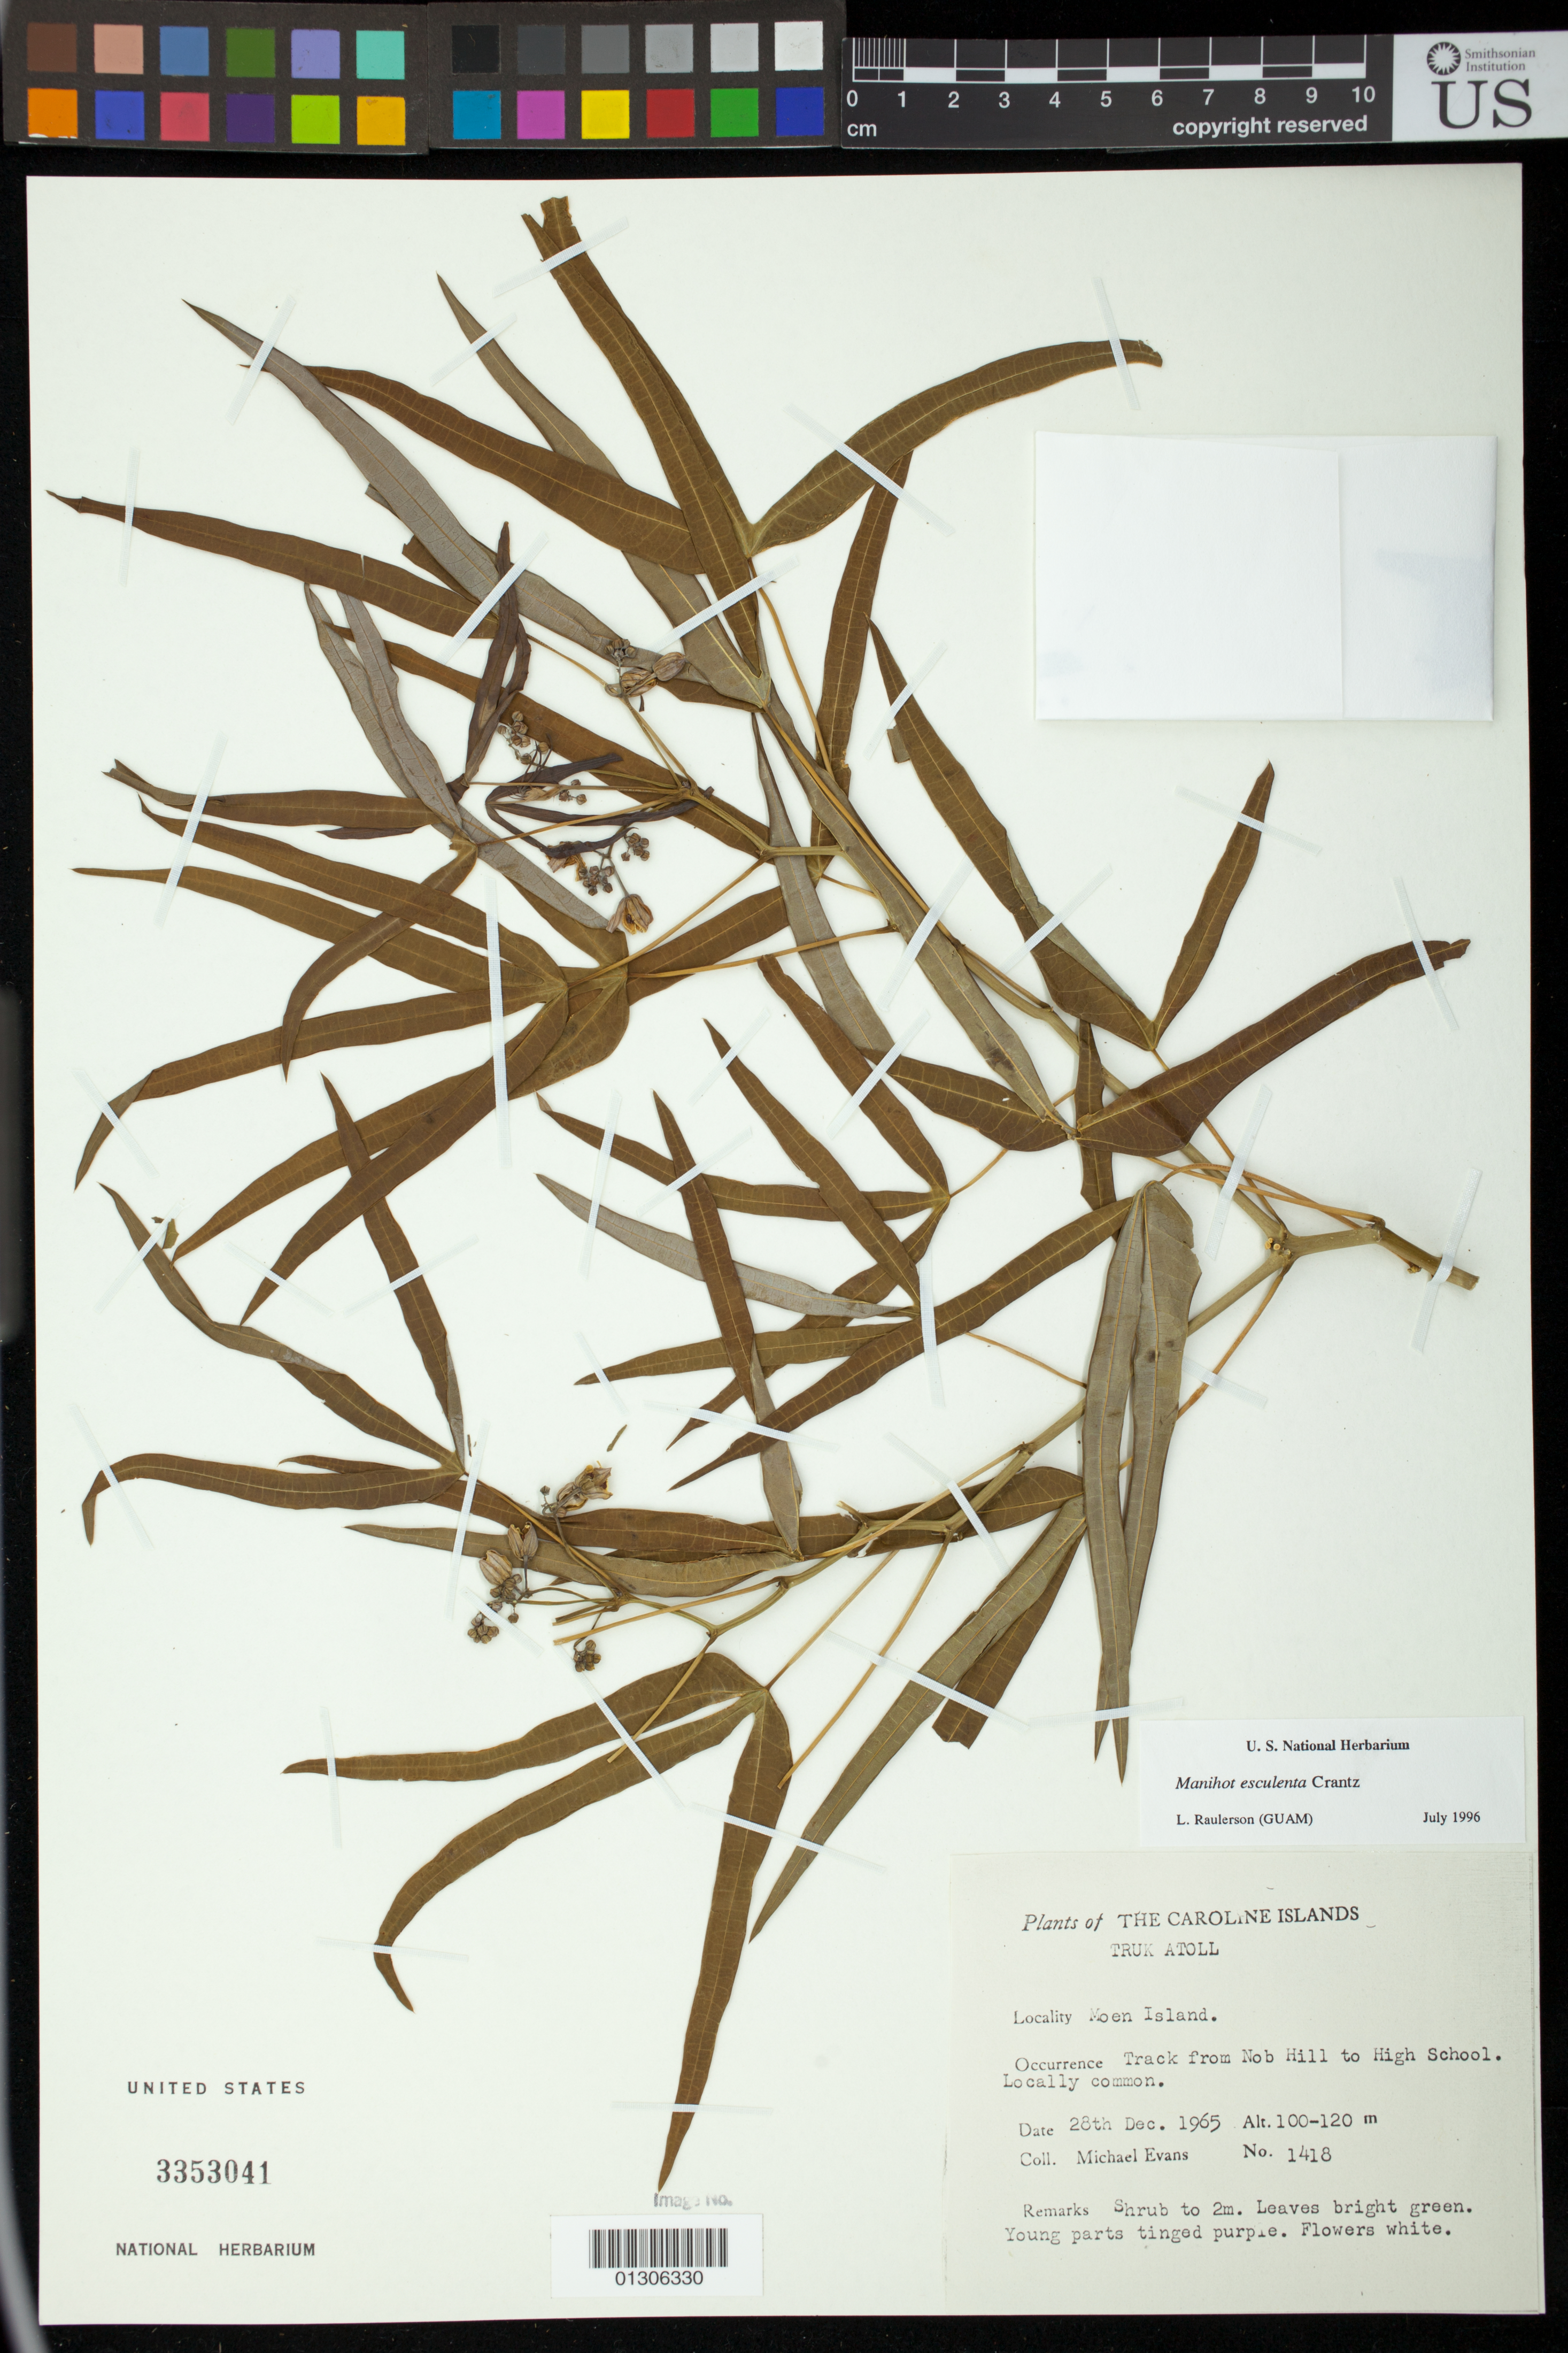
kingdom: Plantae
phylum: Tracheophyta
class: Magnoliopsida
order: Malpighiales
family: Euphorbiaceae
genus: Manihot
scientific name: Manihot esculenta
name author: Crantz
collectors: M. Evans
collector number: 1418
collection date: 1965-12-28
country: Micronesia, Federated States of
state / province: Truk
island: Moen [Wono]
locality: Truk Atoll, Moen Island.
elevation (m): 100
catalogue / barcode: US 3353041